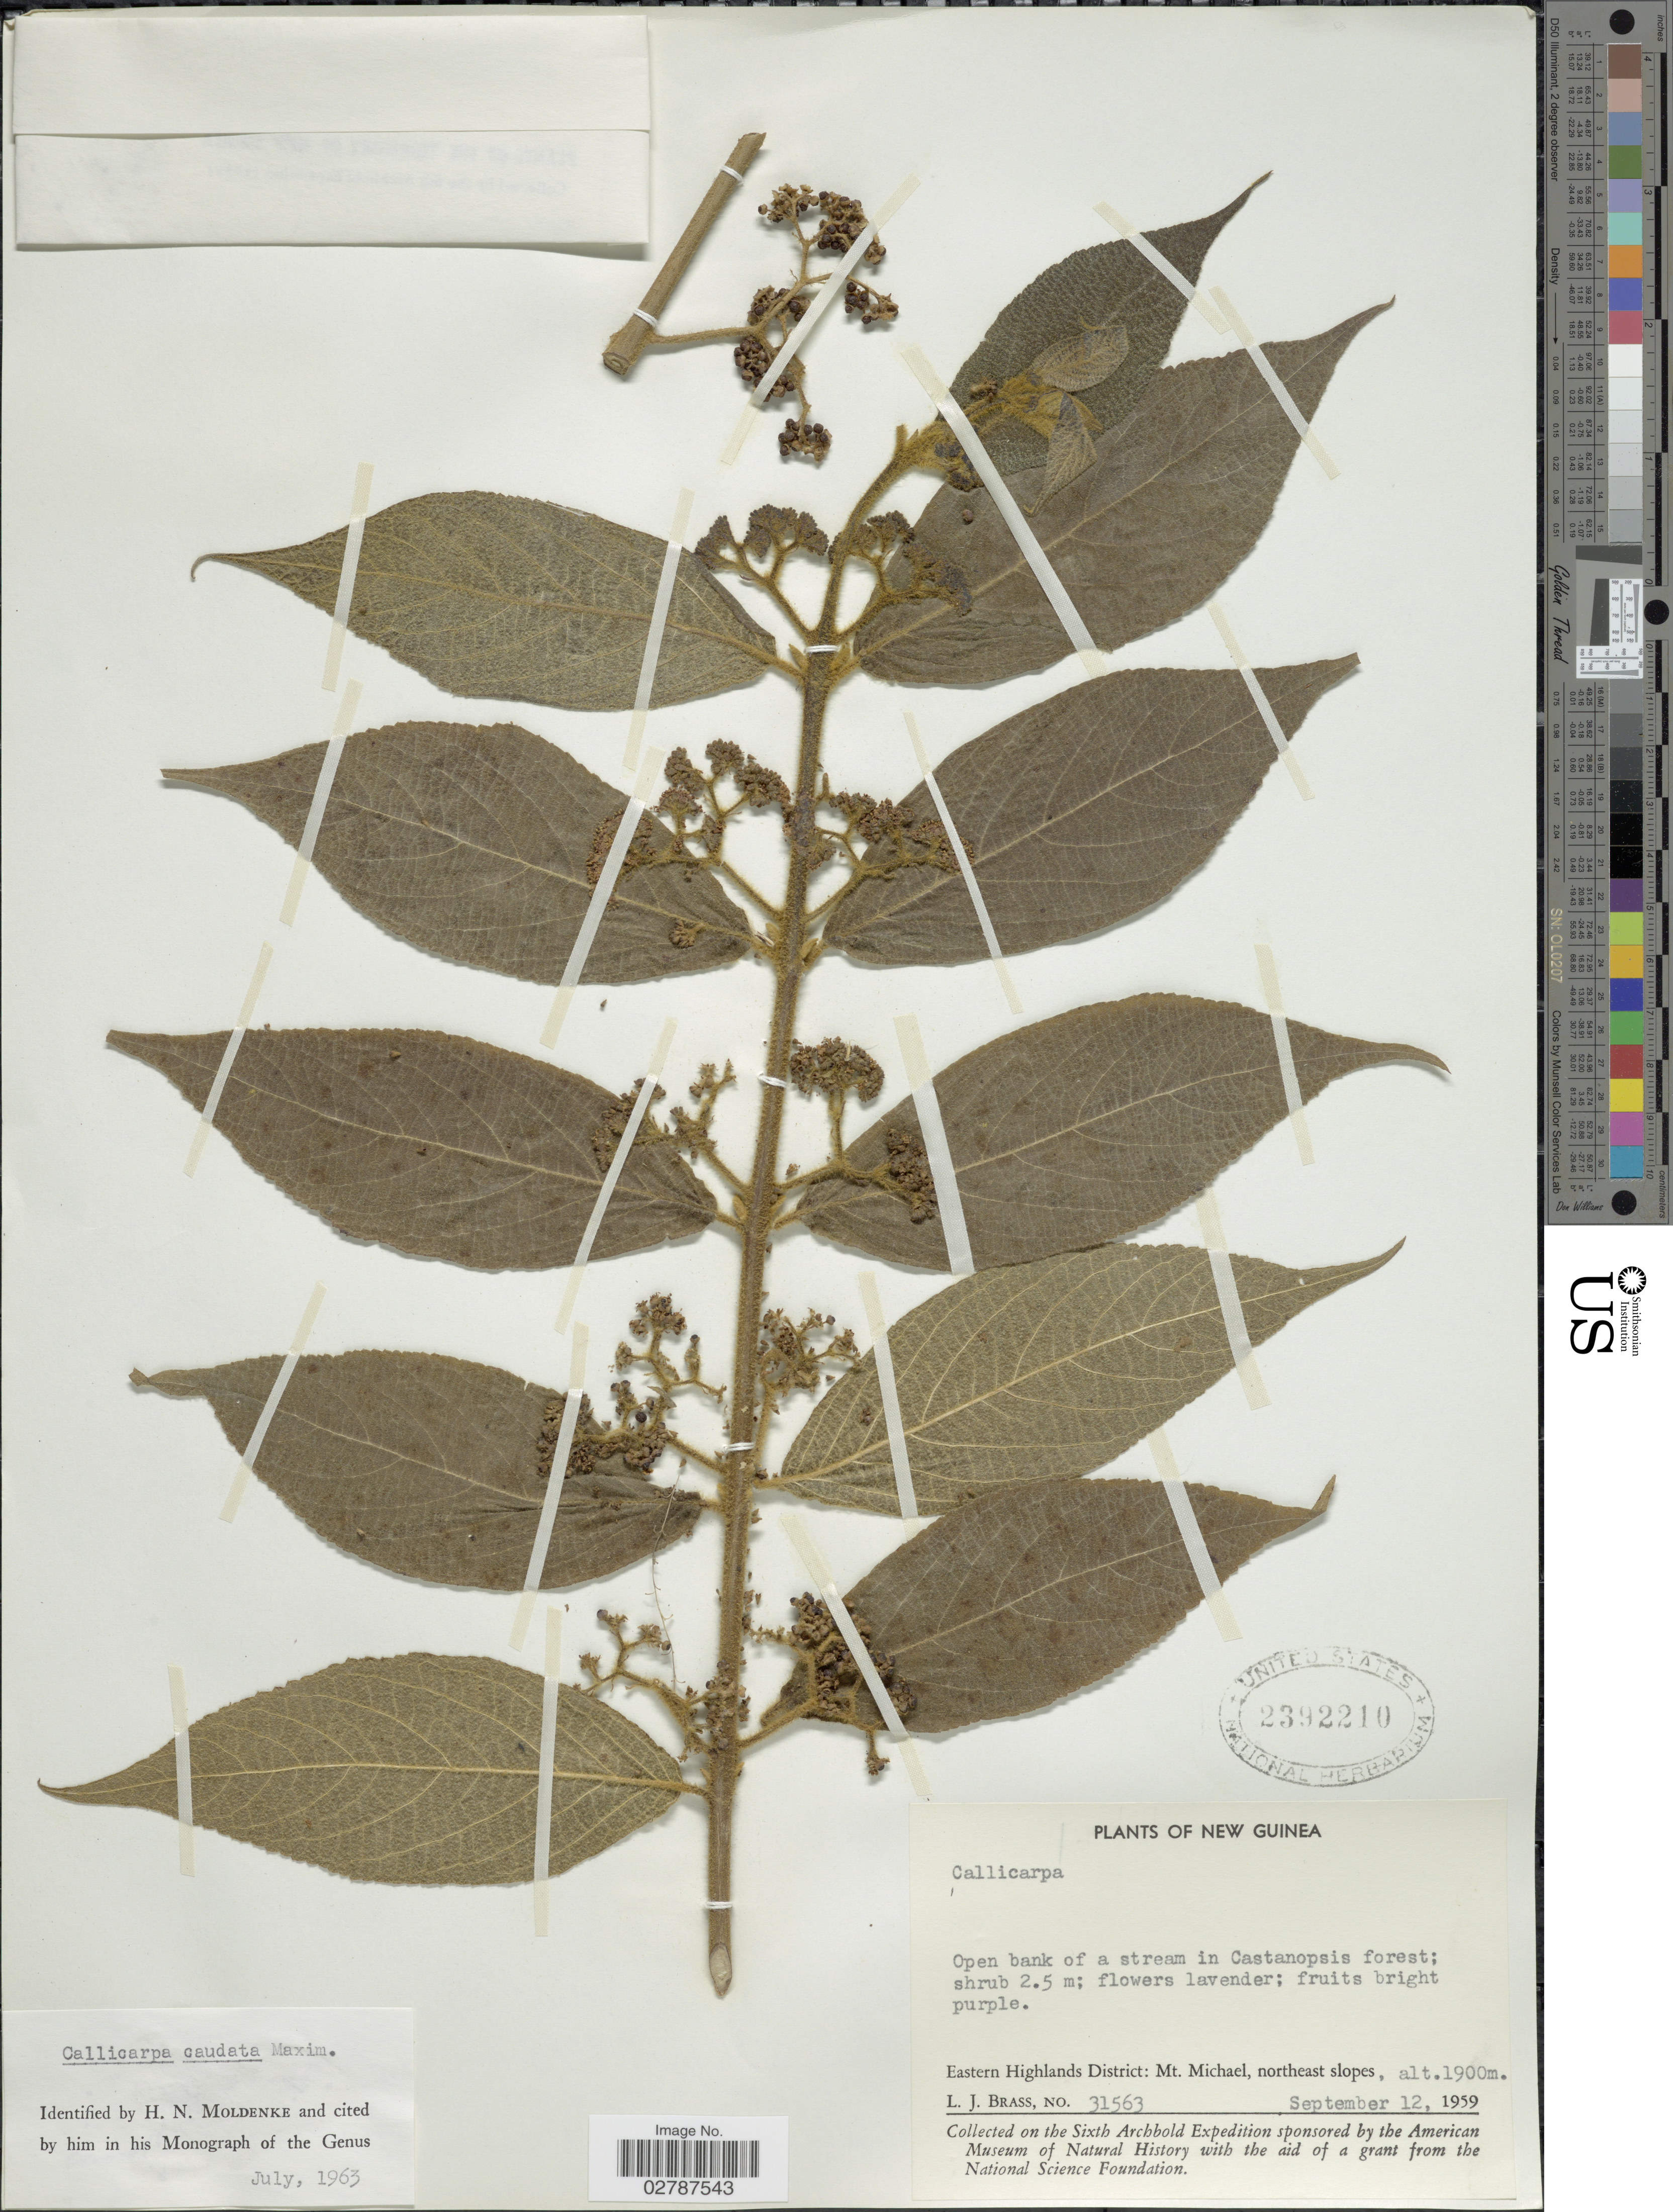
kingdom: Plantae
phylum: Tracheophyta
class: Magnoliopsida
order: Lamiales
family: Lamiaceae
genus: Callicarpa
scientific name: Callicarpa caudata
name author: Maxim.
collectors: L. J. Brass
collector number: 31563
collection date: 1959-09-12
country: Papua New Guinea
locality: New Guinea. Eastern Highlands District: Mt. Michael, northeast slopes.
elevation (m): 1900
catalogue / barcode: US 2392210